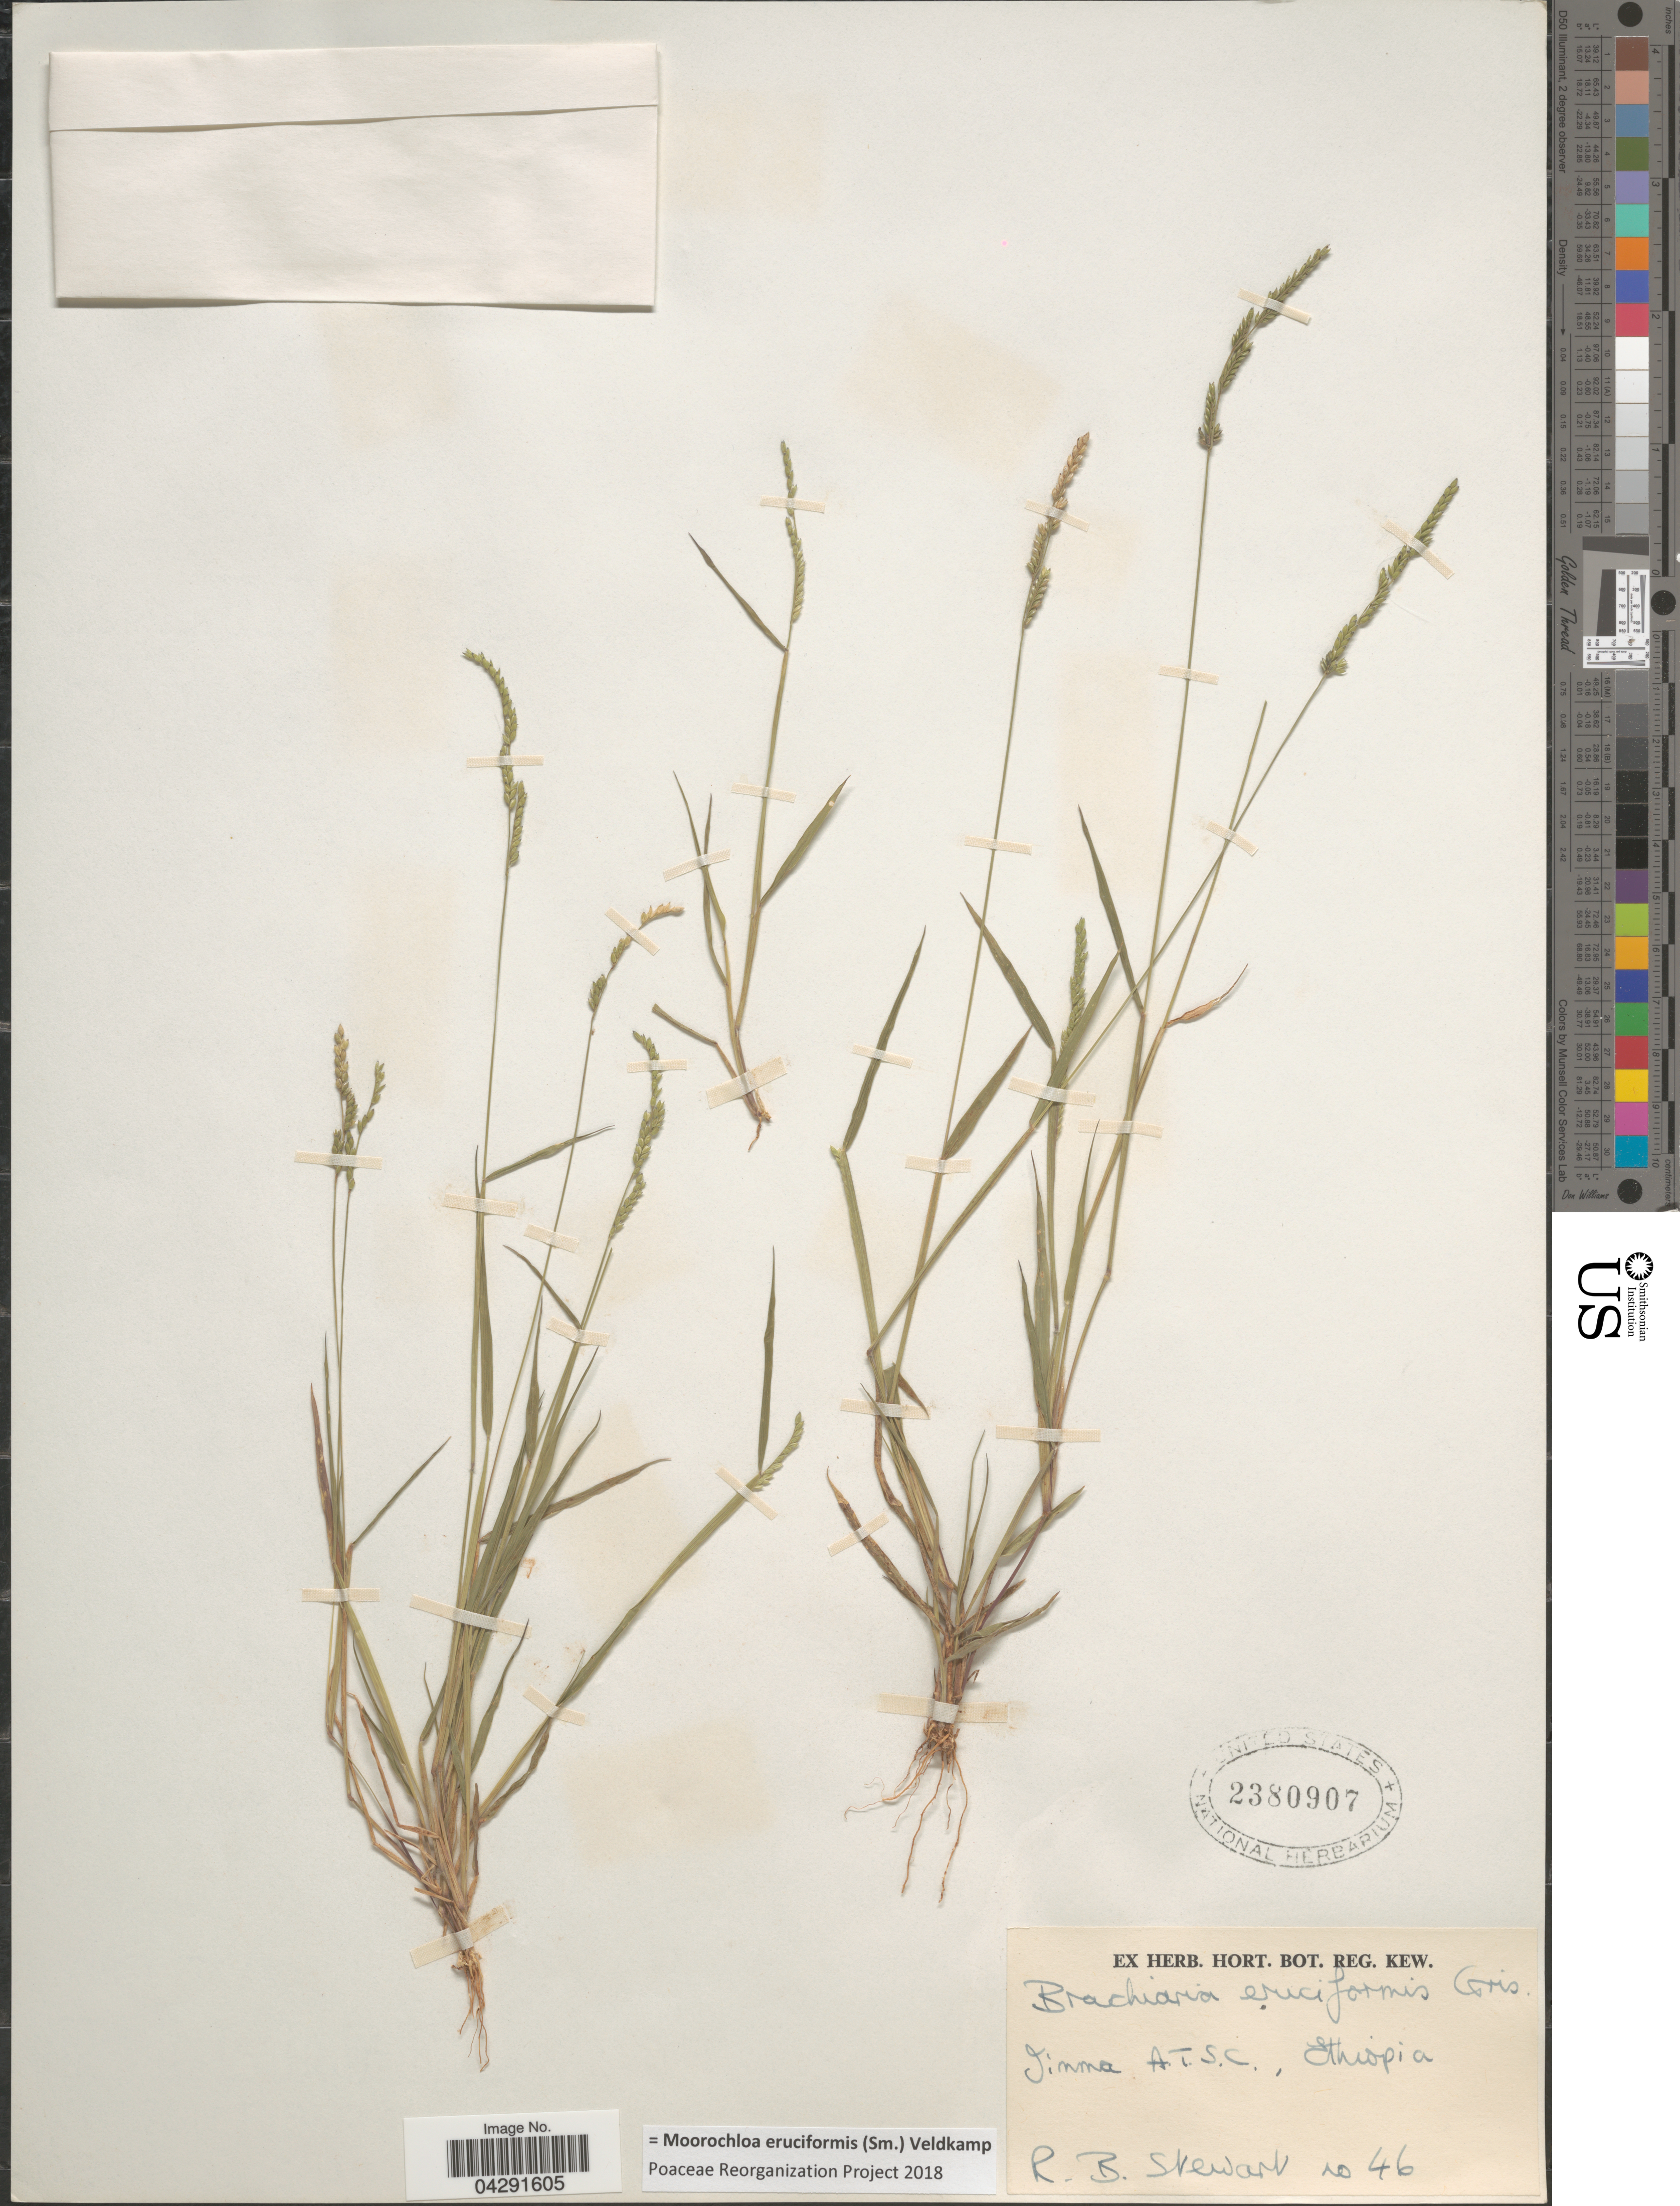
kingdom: Plantae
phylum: Tracheophyta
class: Liliopsida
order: Poales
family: Poaceae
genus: Moorochloa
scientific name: Moorochloa eruciformis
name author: (Sm.) Veldkamp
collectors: R. Stewart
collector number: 46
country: Ethiopia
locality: Jimma A.T.S.C.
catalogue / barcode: US 2380907